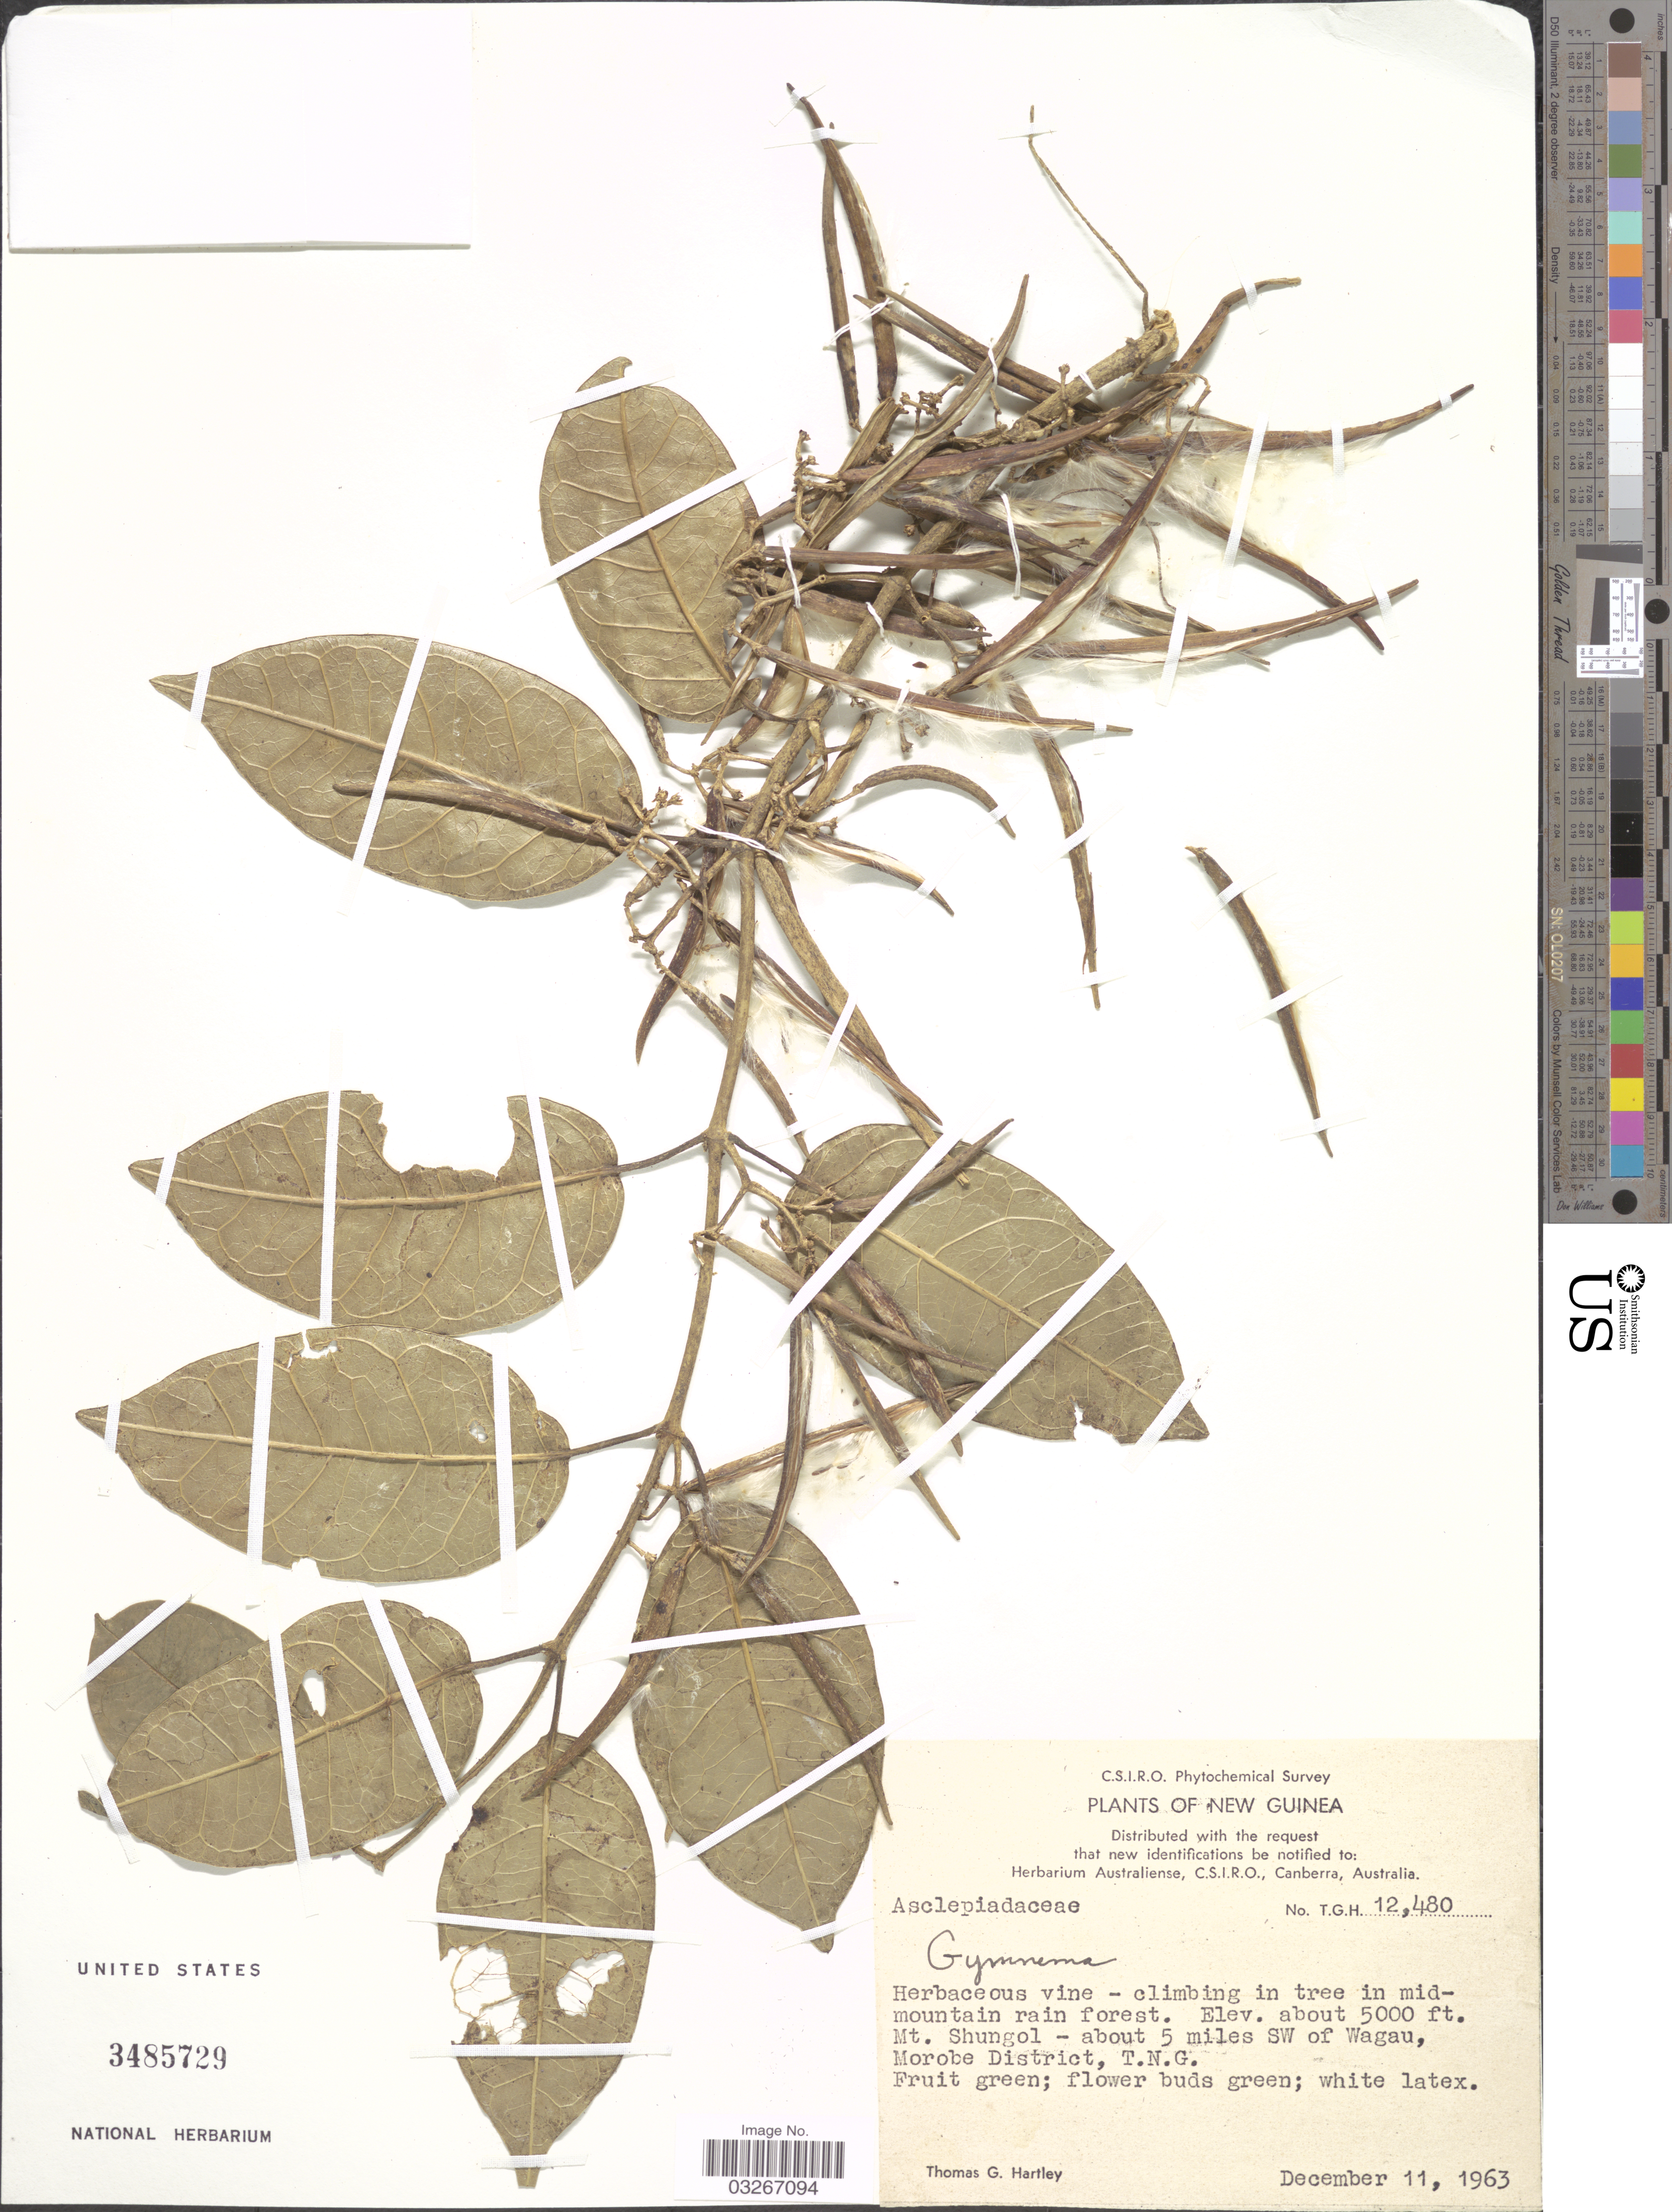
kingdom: Plantae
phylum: Tracheophyta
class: Magnoliopsida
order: Gentianales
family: Apocynaceae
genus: Gymnema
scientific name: Gymnema sp.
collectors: T. G. Hartley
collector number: TGH12480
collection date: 1963-12-11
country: Papua New Guinea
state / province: Morobe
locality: New Guinea. Mt. Shungol - about 5 miles SW of Wagau, Morobe District, T.N.G.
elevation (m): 1524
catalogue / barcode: US 3485729